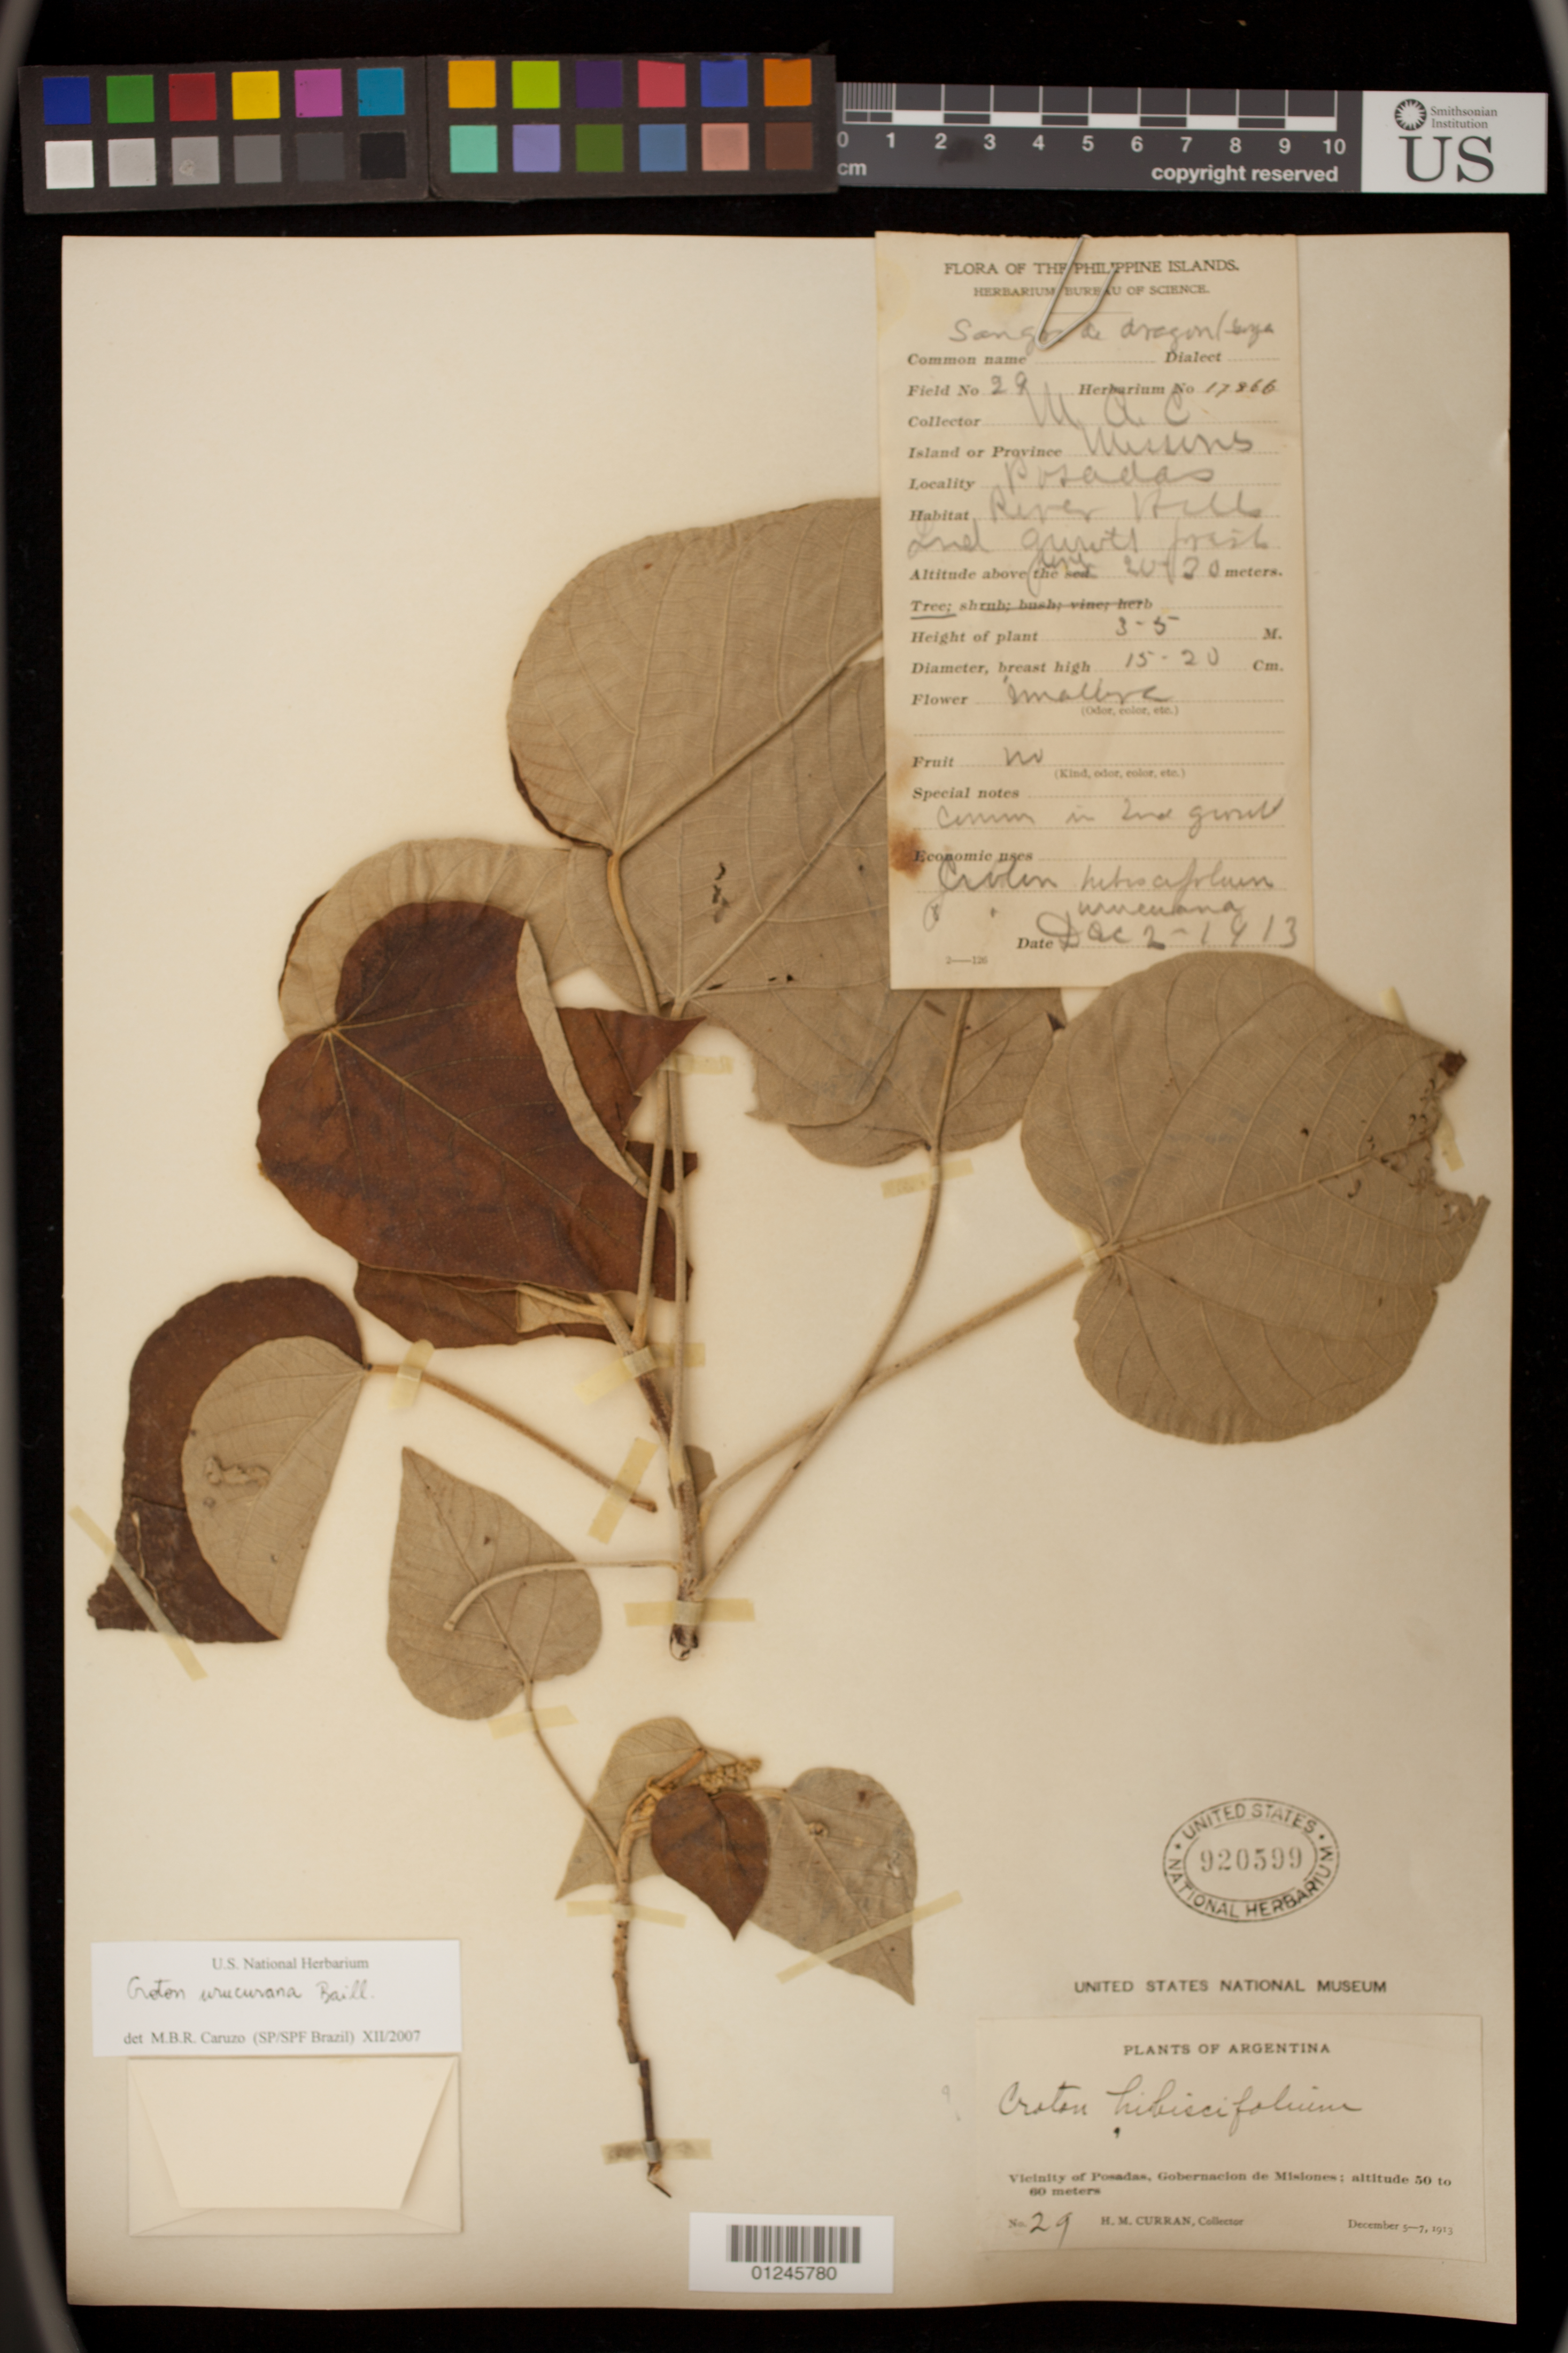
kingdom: Plantae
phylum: Tracheophyta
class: Magnoliopsida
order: Malpighiales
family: Euphorbiaceae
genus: Croton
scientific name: Croton urucurana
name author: Baill.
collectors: H. M. Curran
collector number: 29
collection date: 1913-12-02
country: Argentina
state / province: Misiones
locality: Missins Posadas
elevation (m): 20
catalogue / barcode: US 920599